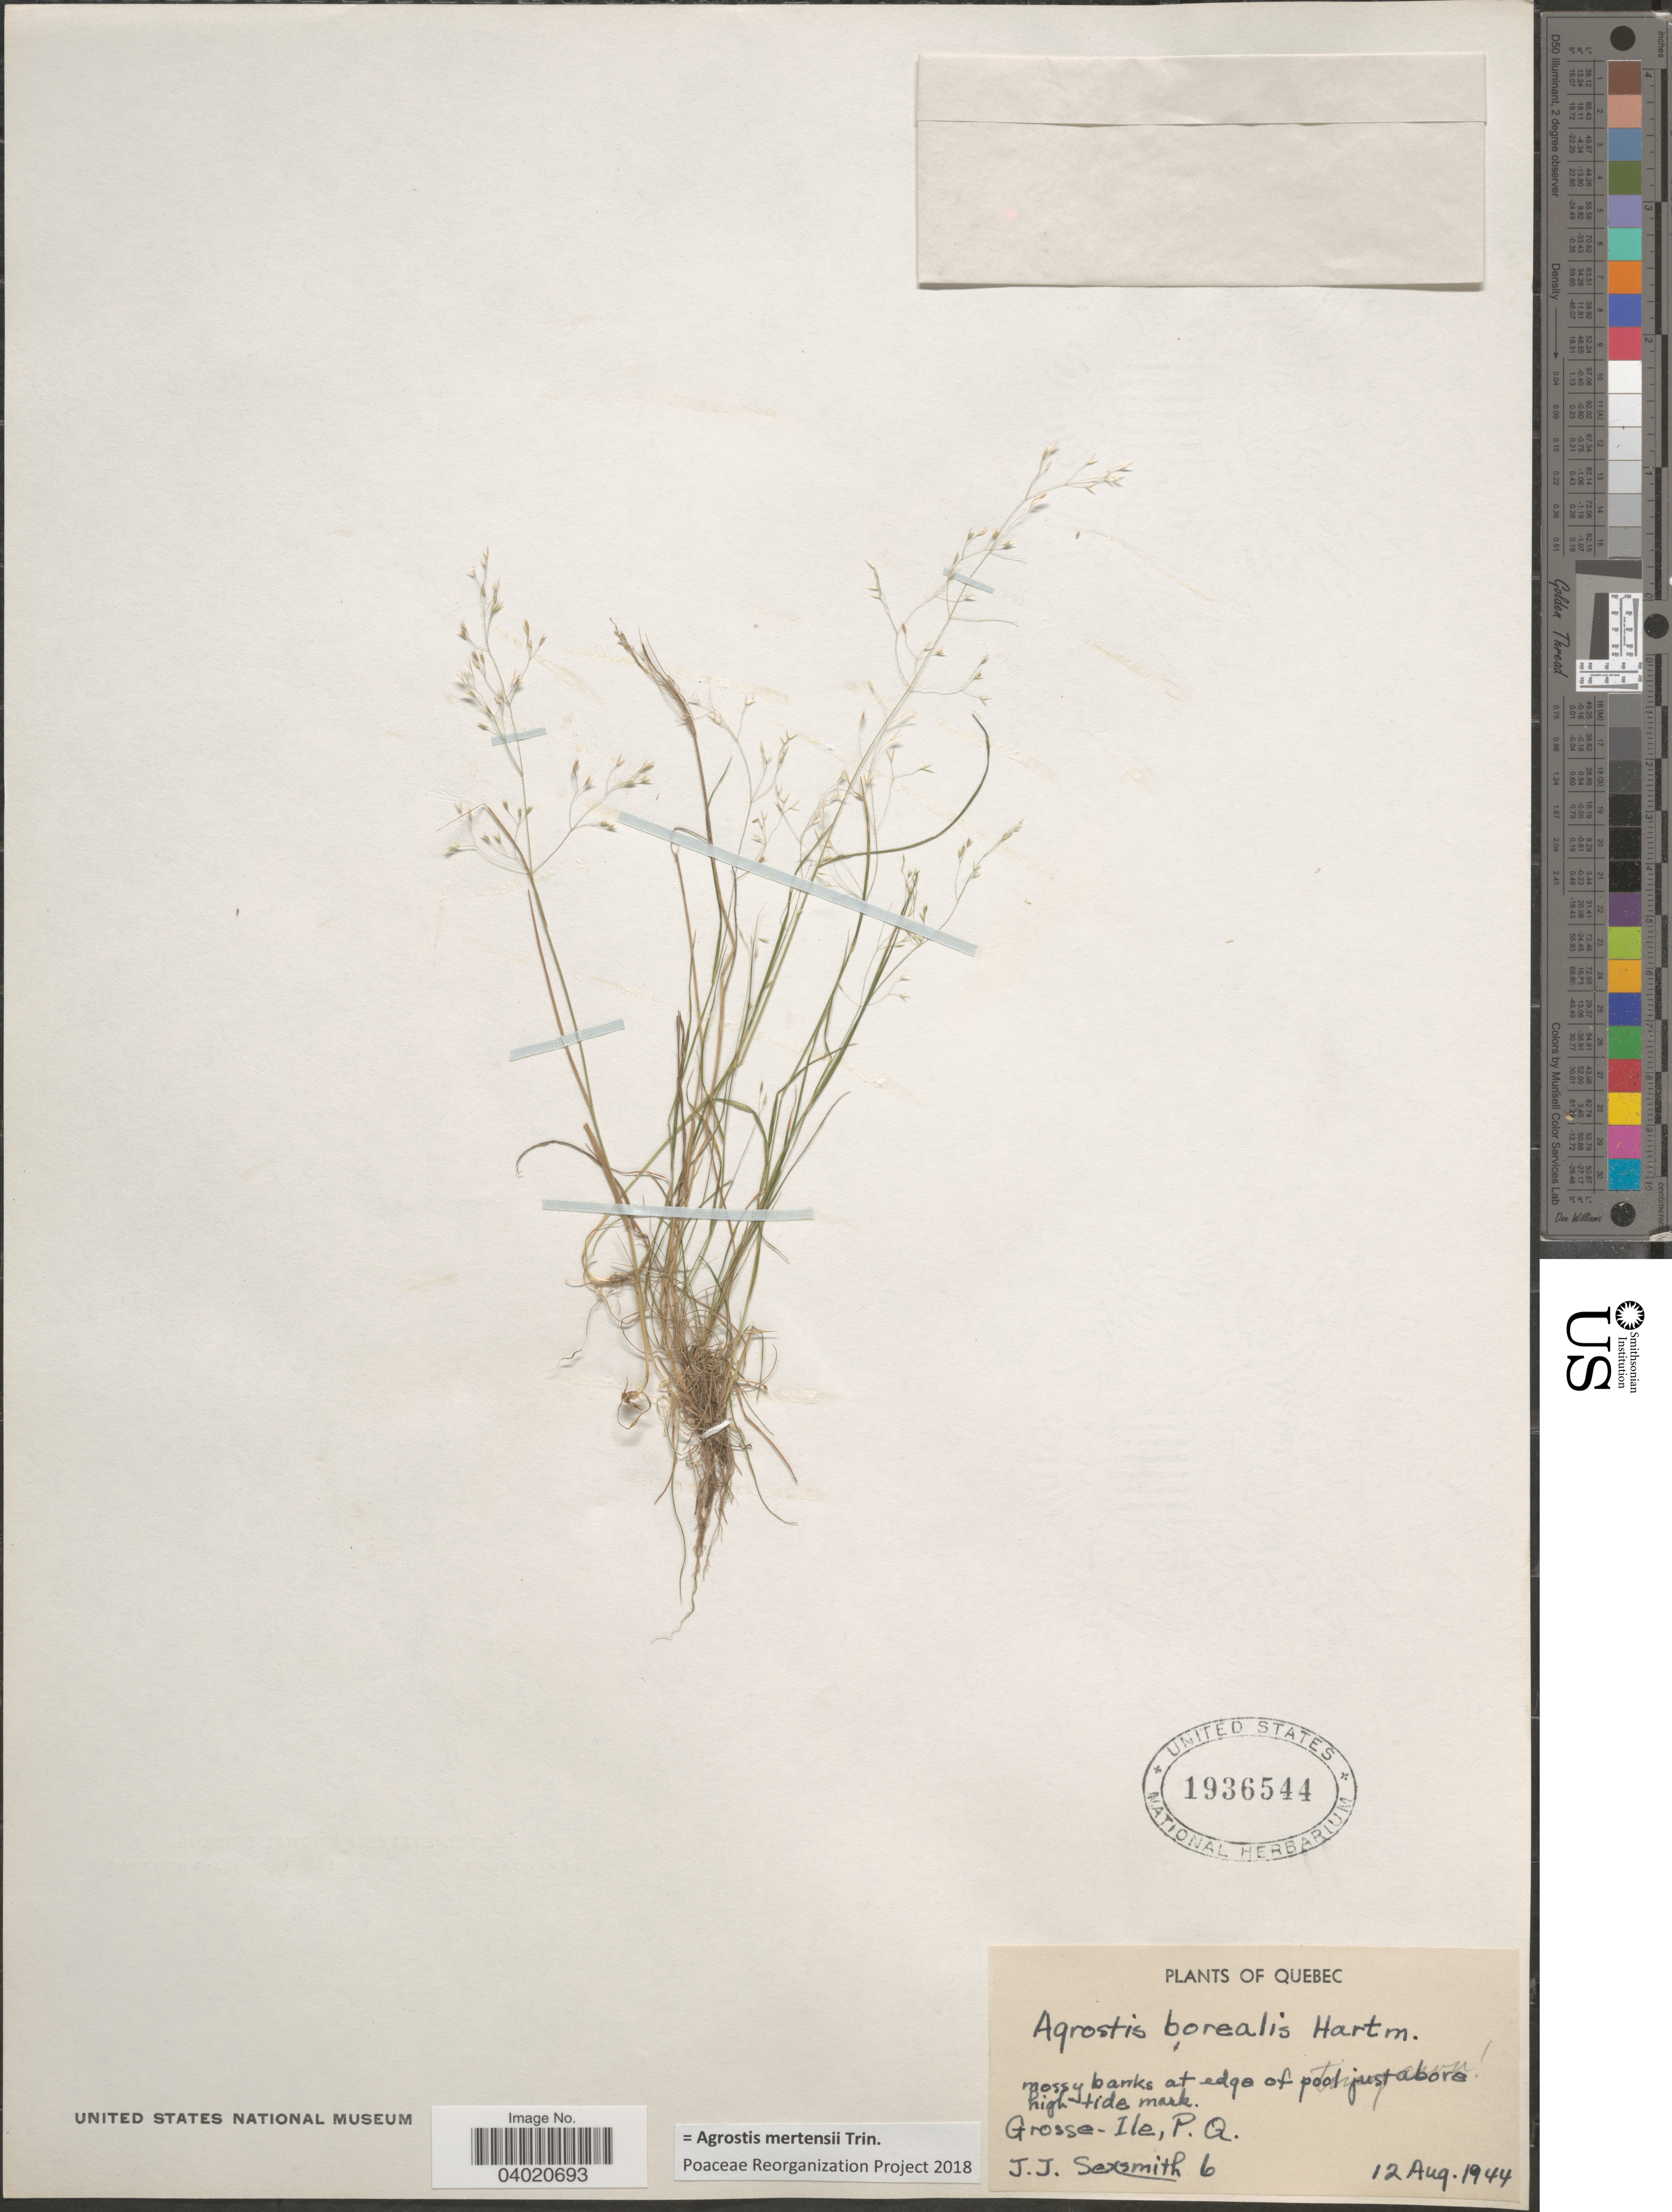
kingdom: Plantae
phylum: Tracheophyta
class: Liliopsida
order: Poales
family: Poaceae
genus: Agrostis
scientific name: Agrostis mertensii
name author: Trin.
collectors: J. Sexsmith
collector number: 6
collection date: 1944-08-12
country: Canada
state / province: Quebec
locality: Grosse-Ile.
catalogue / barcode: US 1936544